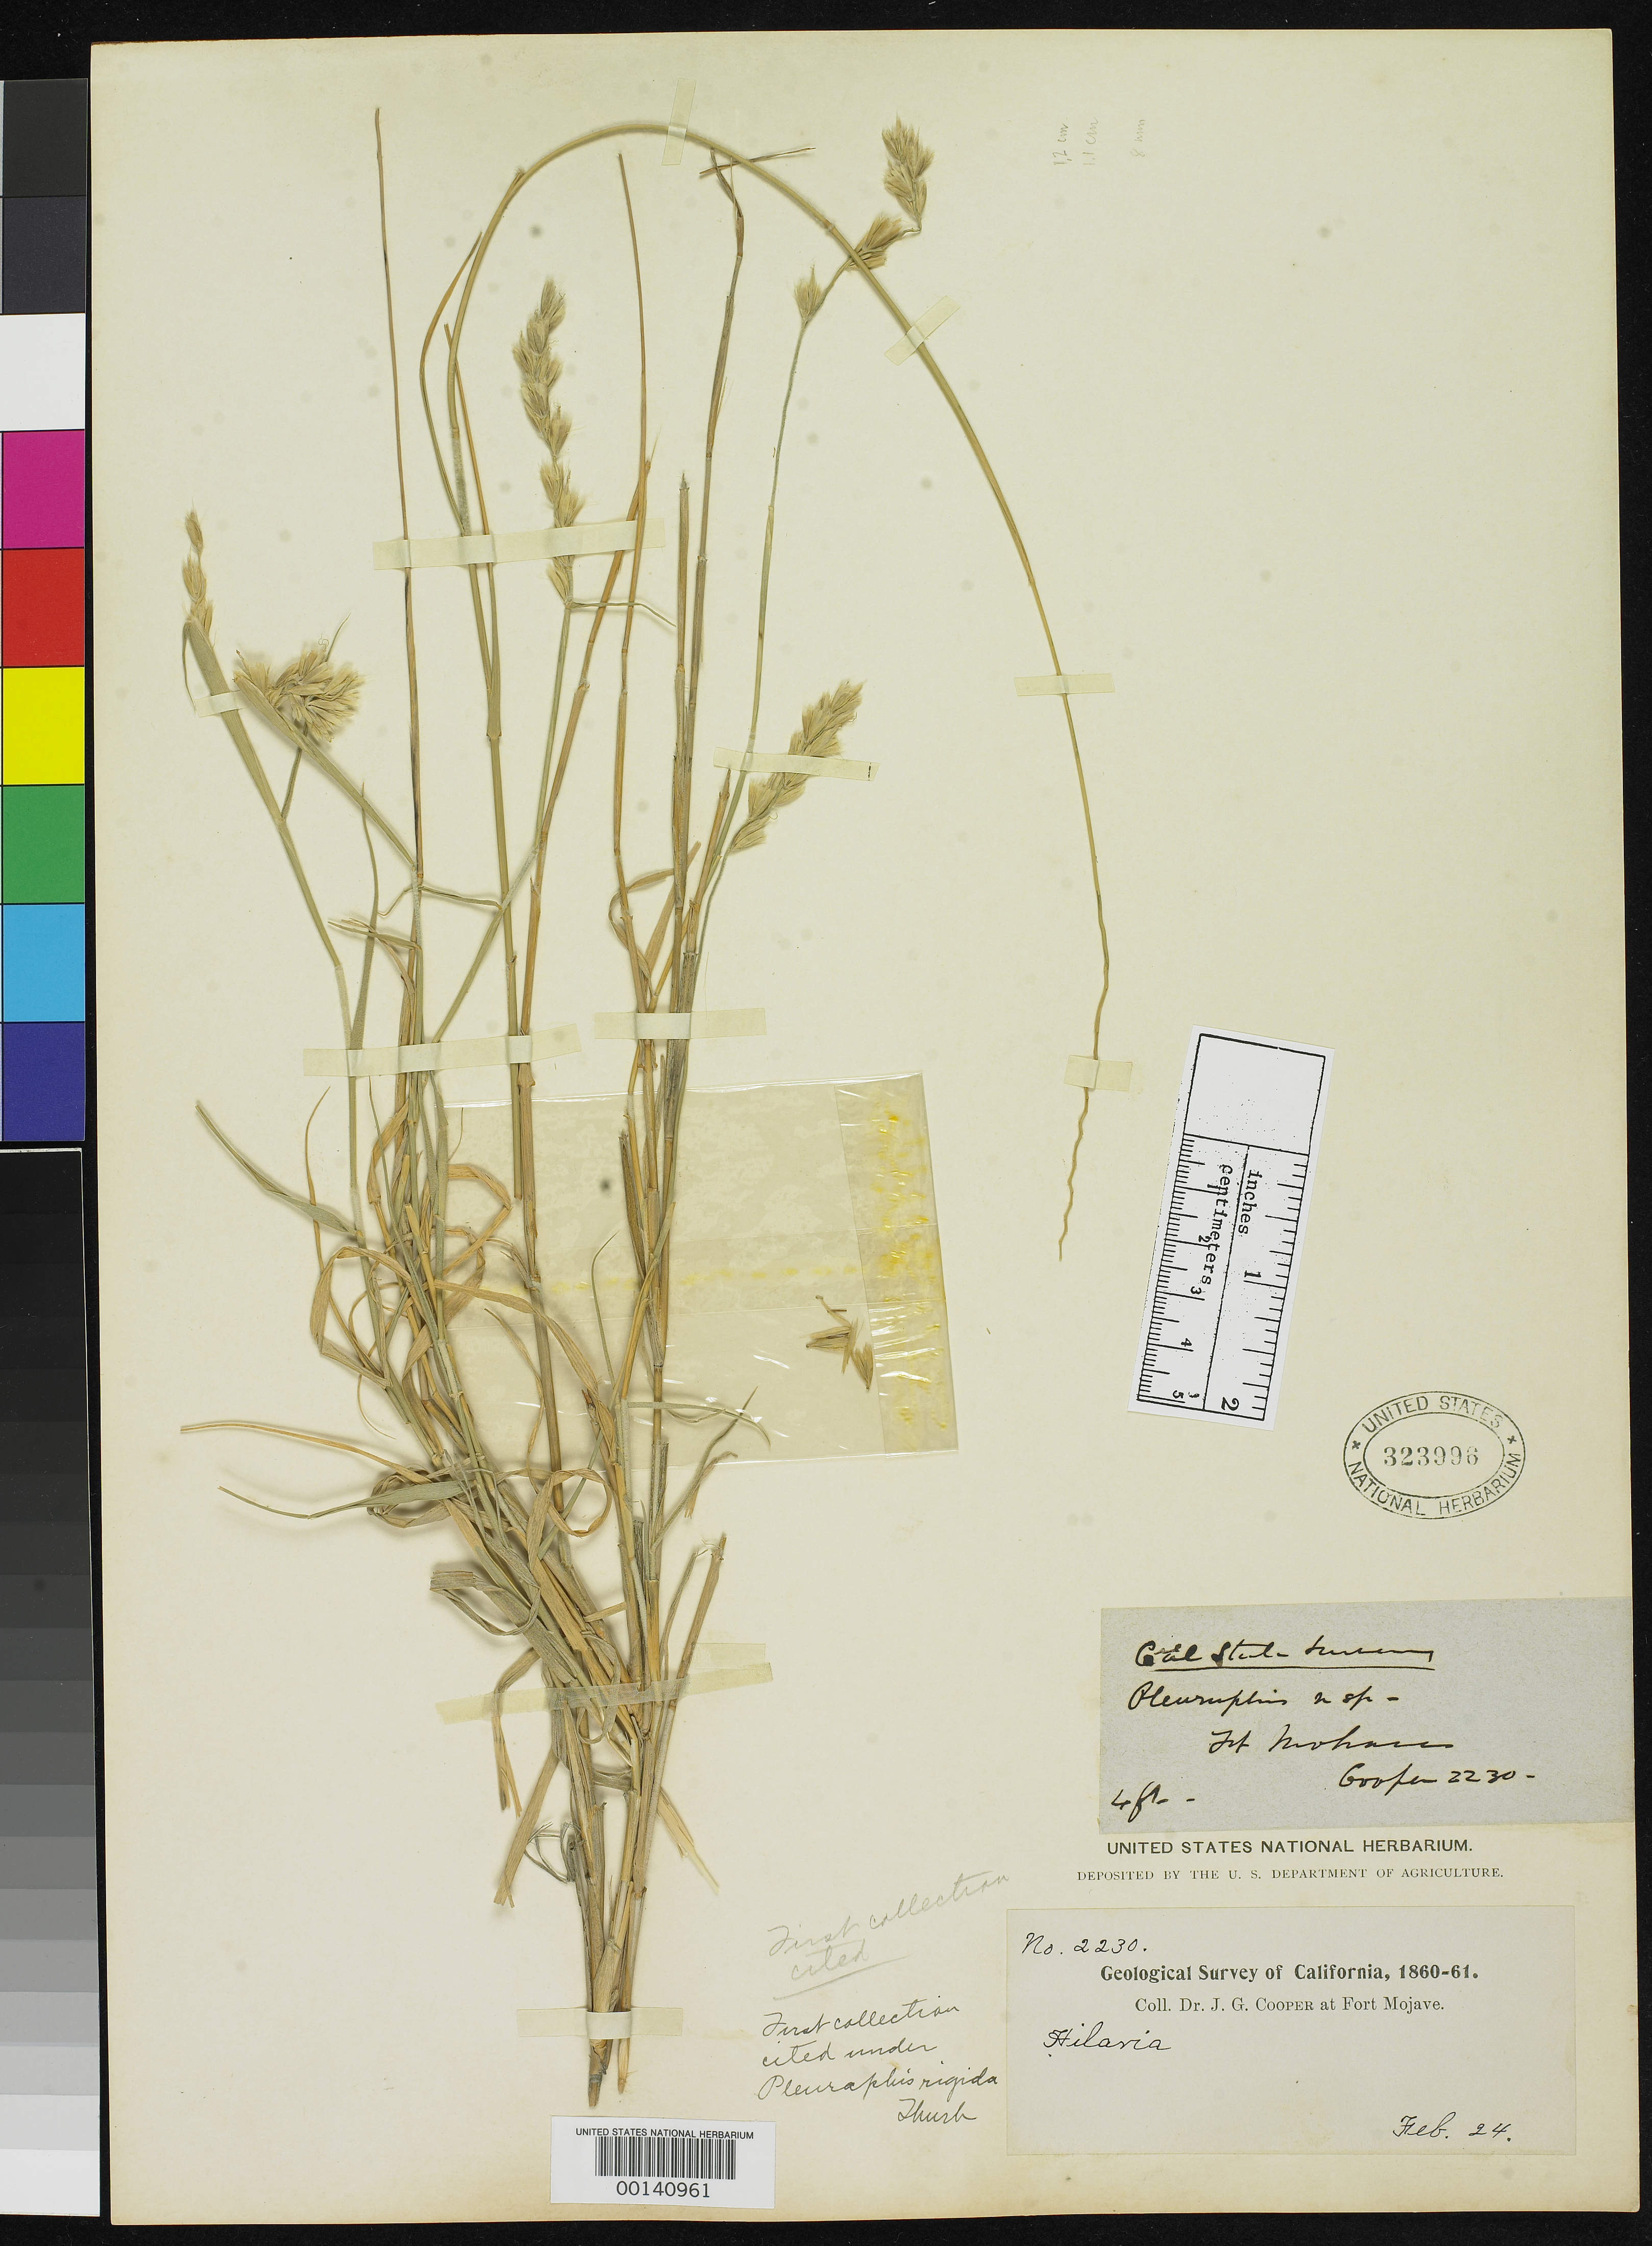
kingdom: Plantae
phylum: Tracheophyta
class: Liliopsida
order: Poales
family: Poaceae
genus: Pleuraphis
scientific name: Pleuraphis rigida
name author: Thurb. in S. Watson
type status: Holotype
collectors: J. G. Cooper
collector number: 2230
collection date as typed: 24 Feb 1861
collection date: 1861-02-24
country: United States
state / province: California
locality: Fort Mohave.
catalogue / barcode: US 323096